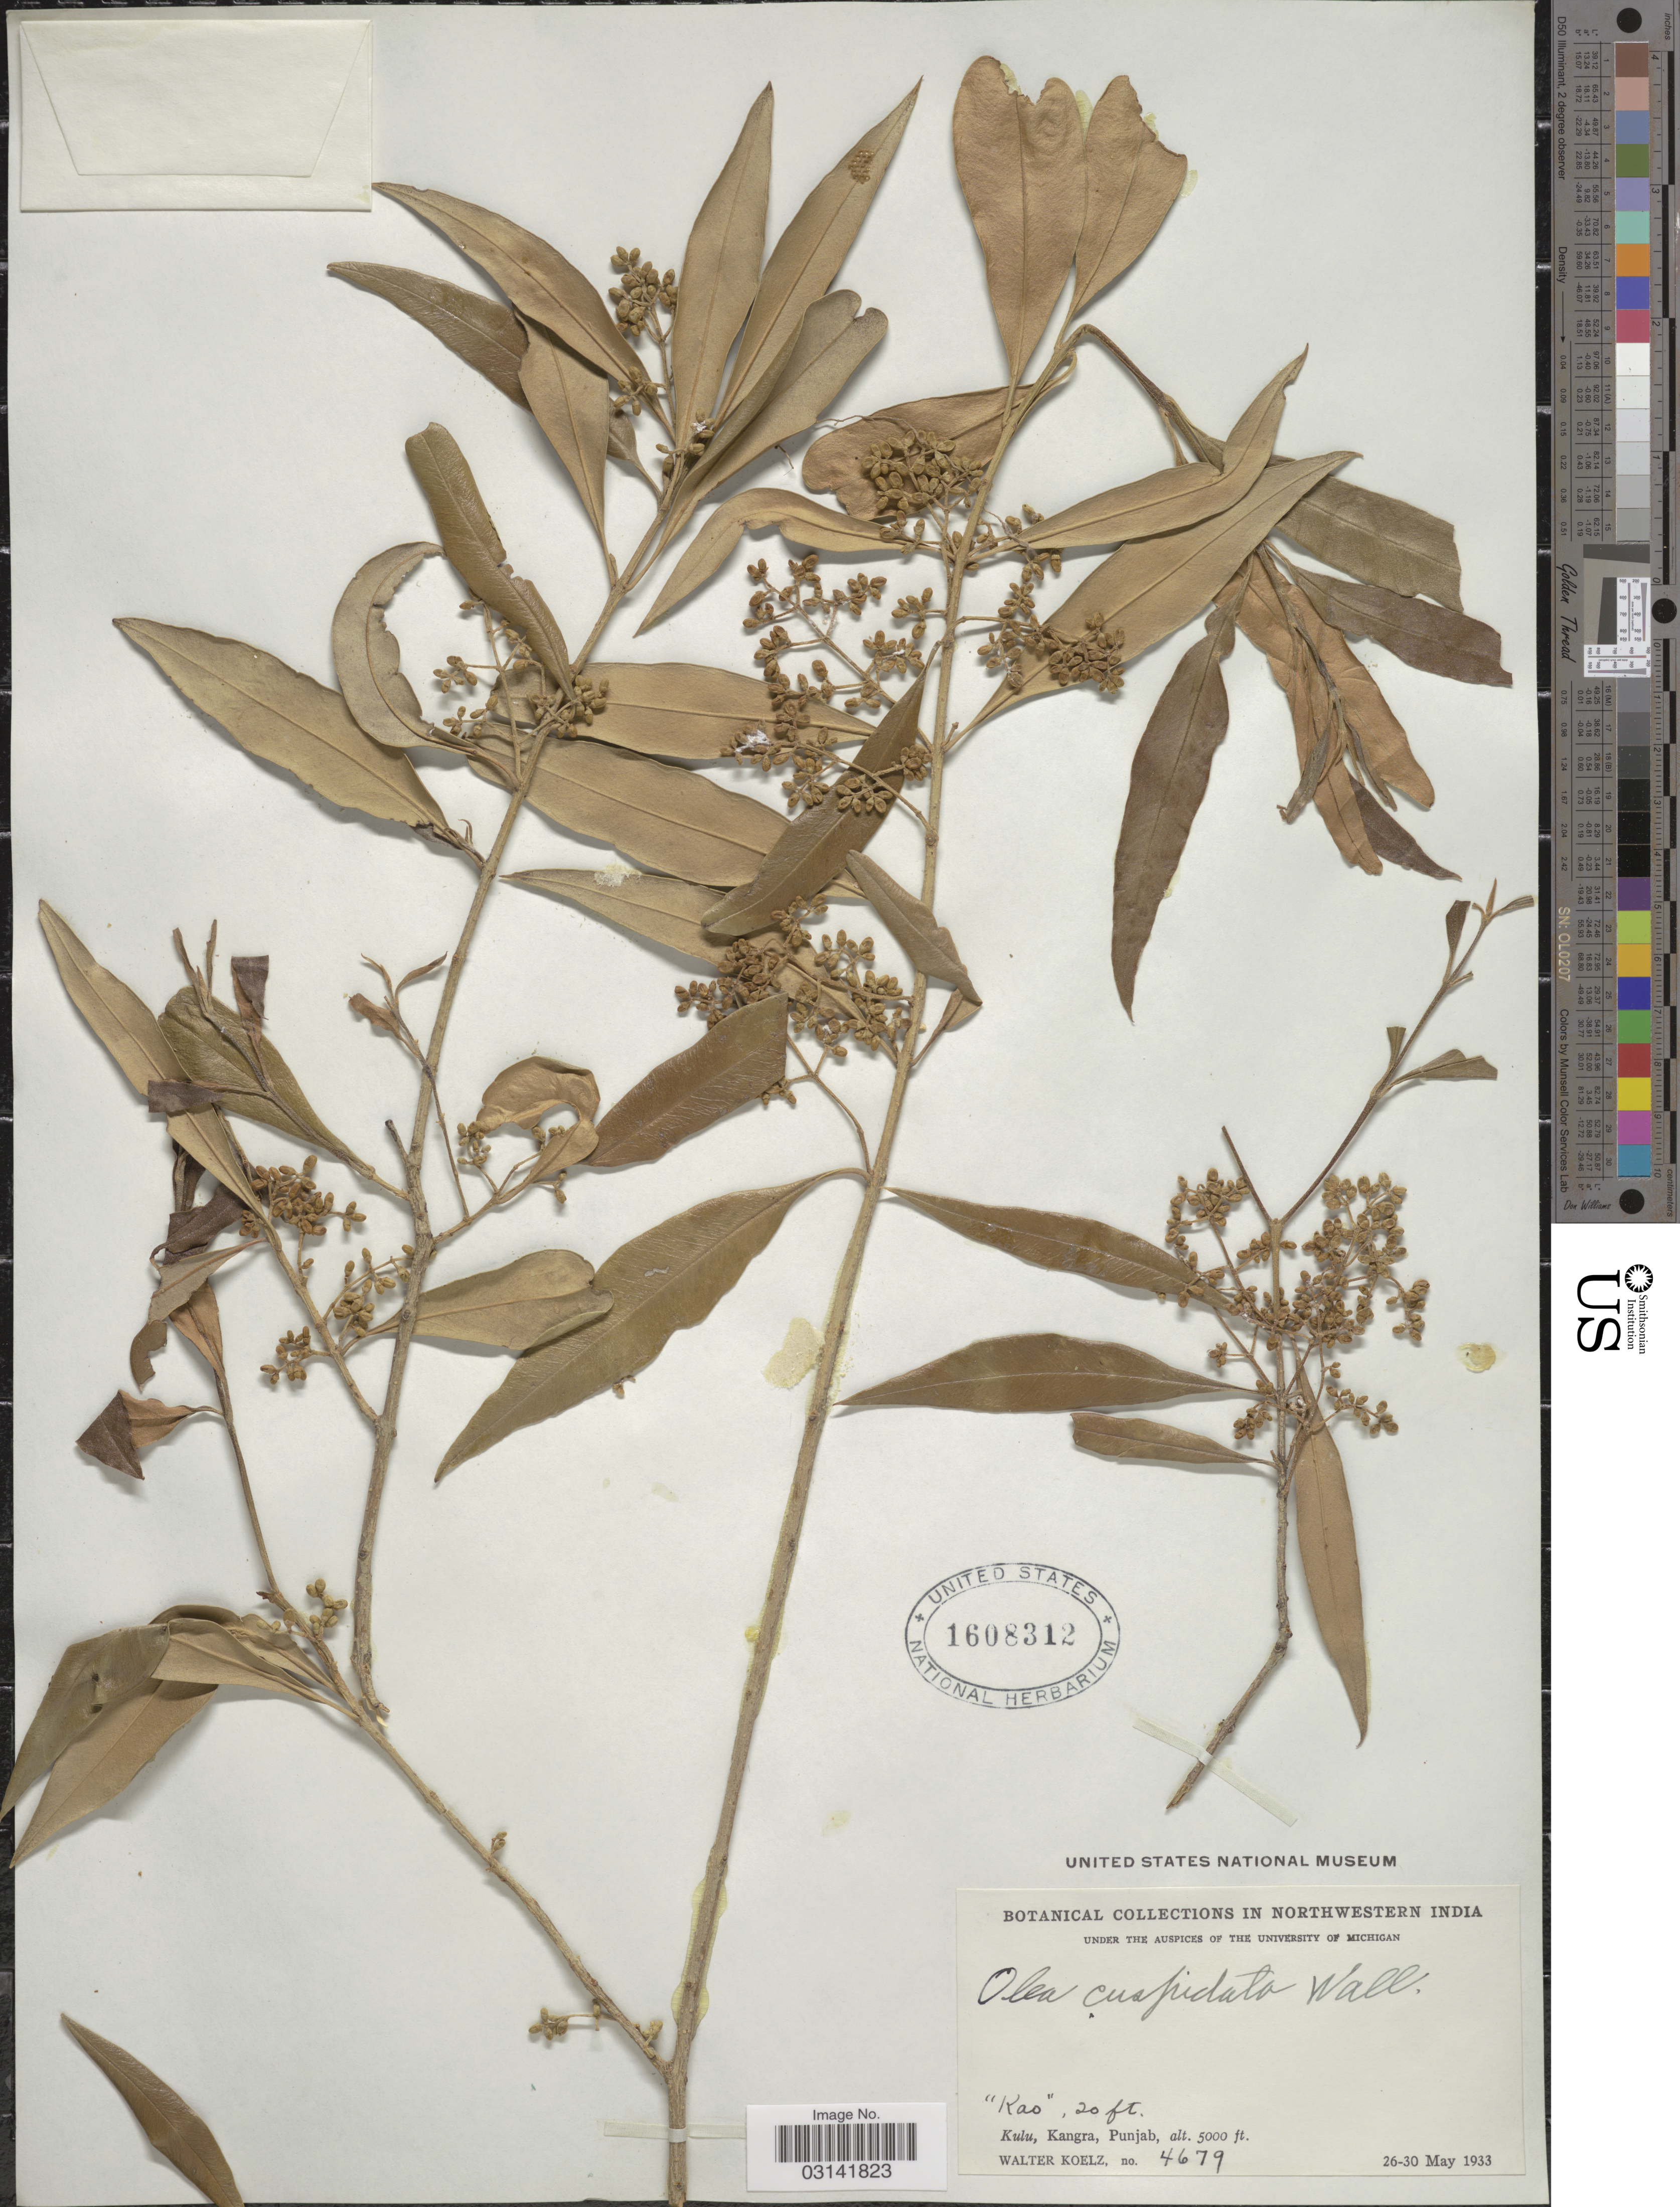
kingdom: Plantae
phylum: Tracheophyta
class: Magnoliopsida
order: Lamiales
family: Oleaceae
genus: Olea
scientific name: Olea europaea subsp. cuspidata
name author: (Wall. & G. Don) Cif.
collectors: W. N. Koelz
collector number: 4679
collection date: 1933-05-26/1933-05-30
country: India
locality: Northwestern India, "Kao", Kulu, Kangra, Punjab.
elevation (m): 1524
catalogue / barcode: US 1608312